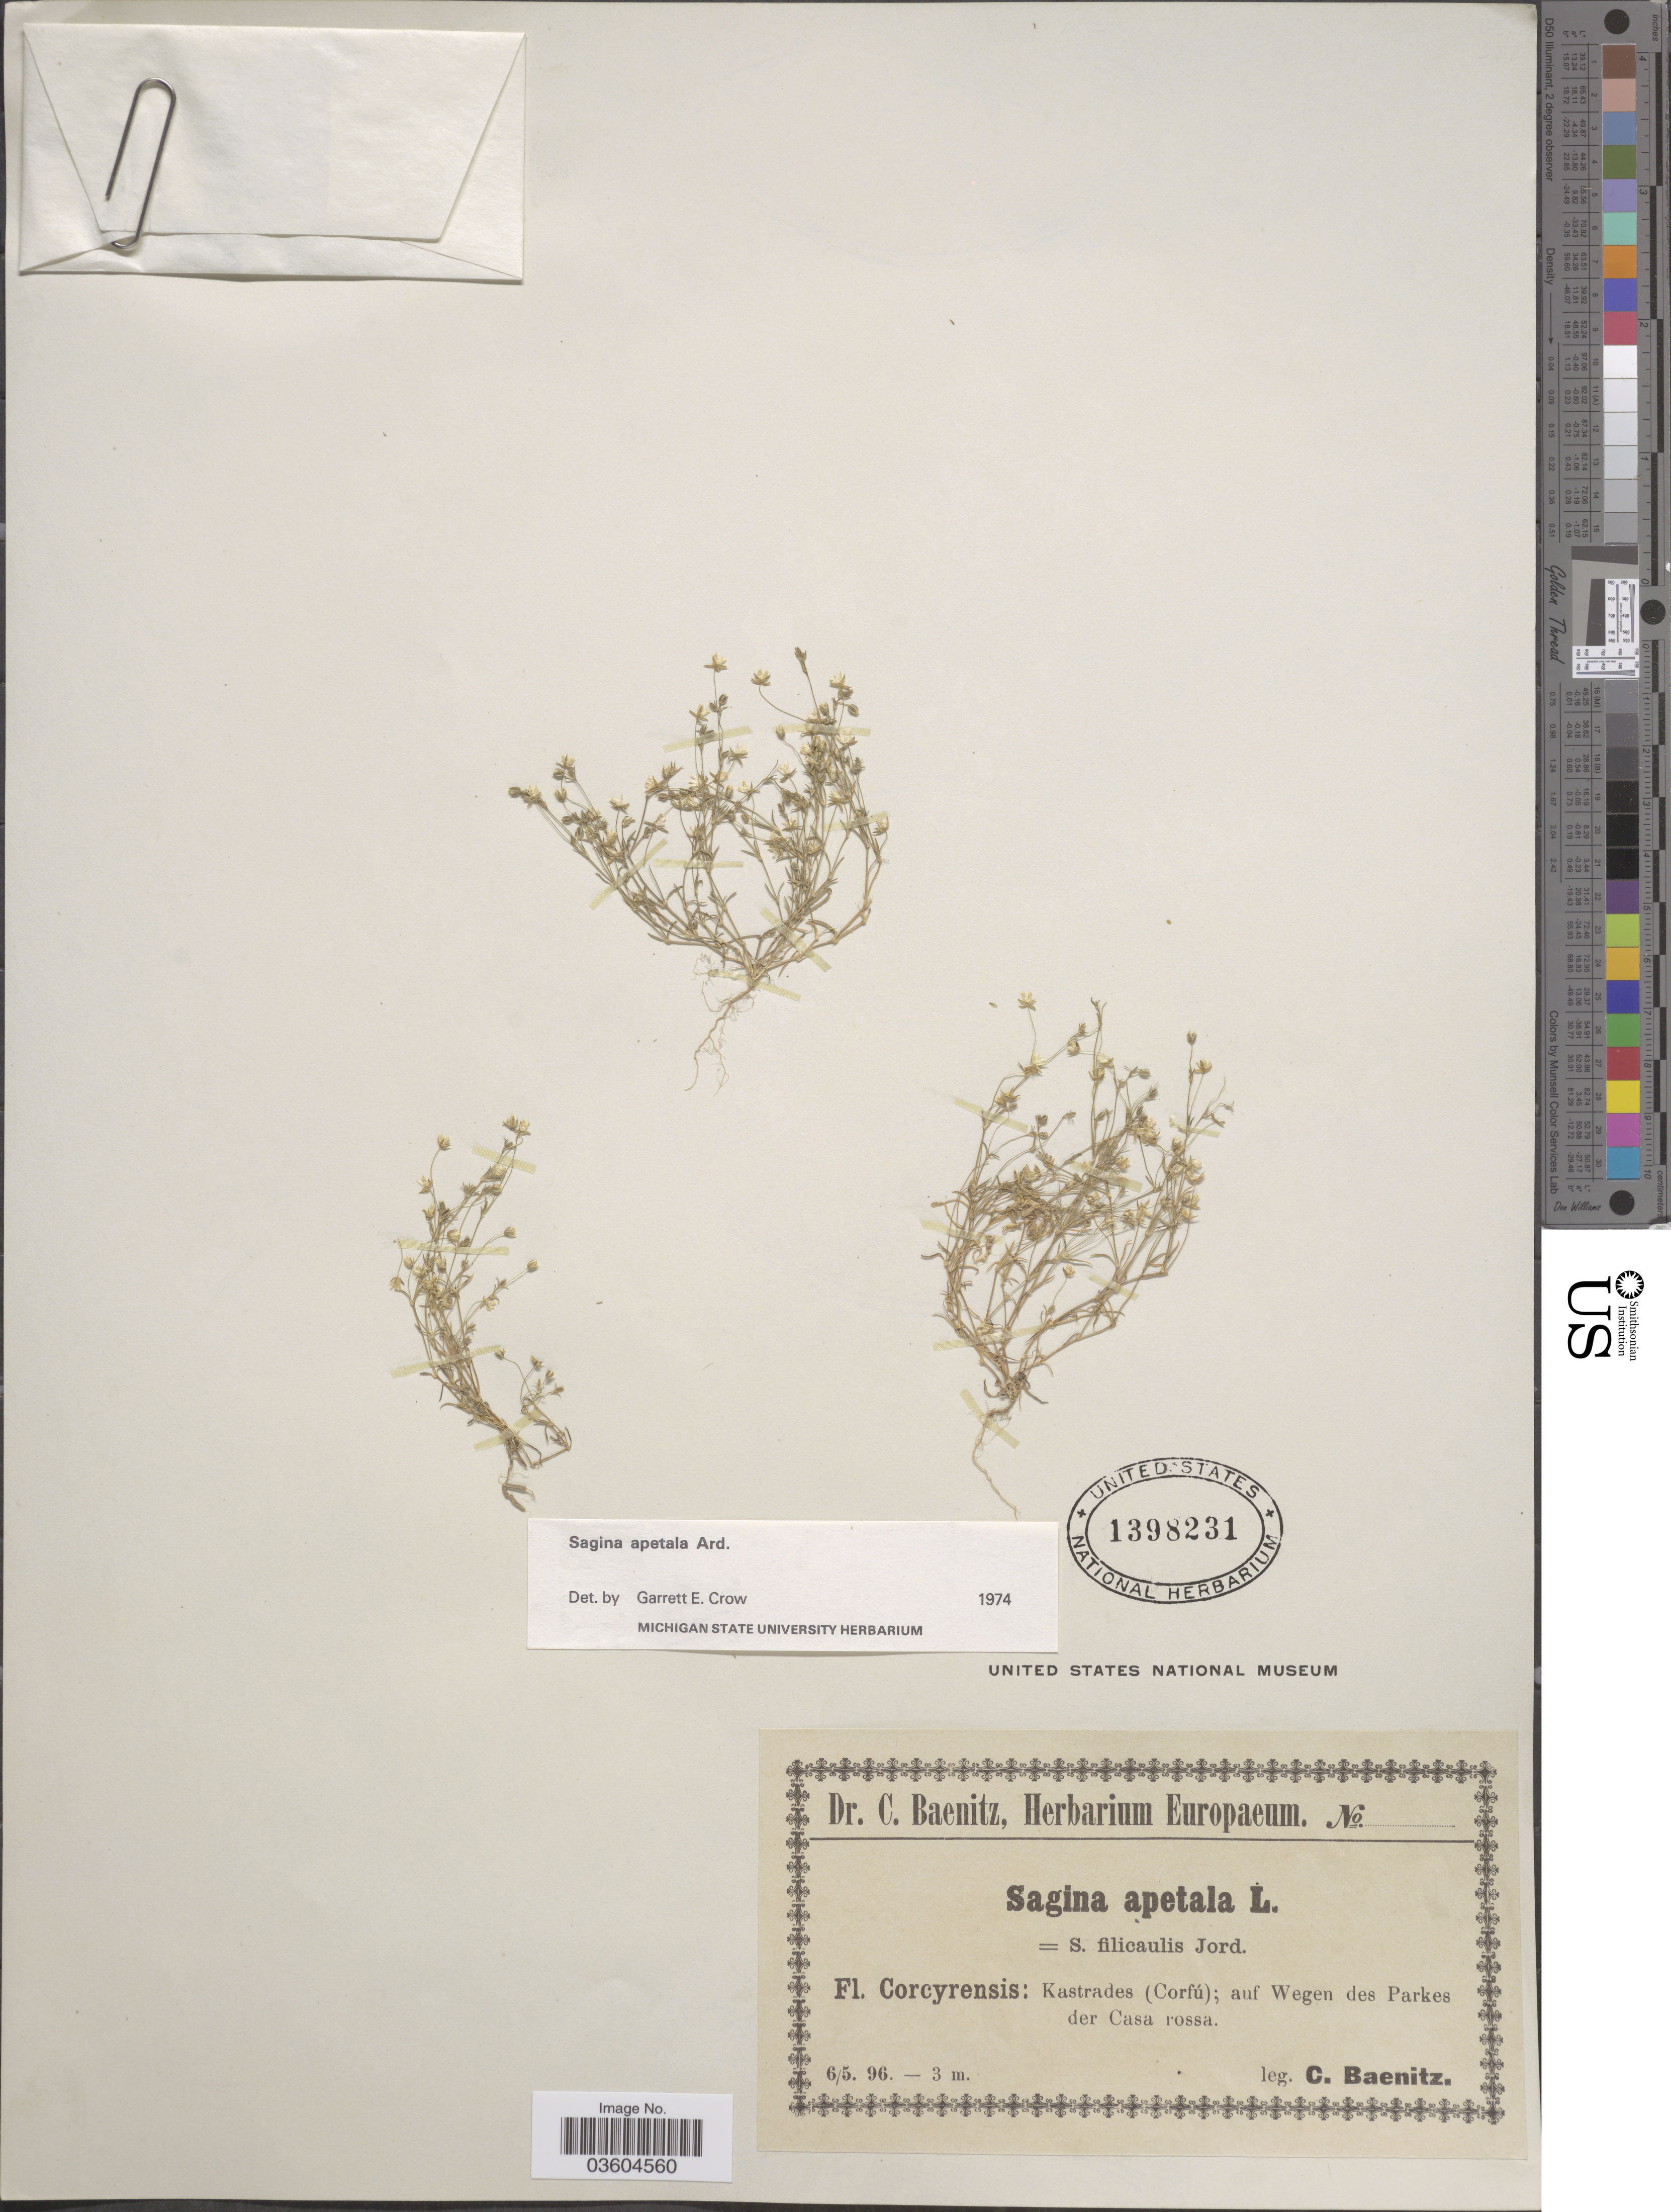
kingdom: Plantae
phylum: Tracheophyta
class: Magnoliopsida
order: Caryophyllales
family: Caryophyllaceae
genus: Sagina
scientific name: Sagina apetala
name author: Ard.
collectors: C. G. Baenitz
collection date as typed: Transcribed d/m/y: 6/5/96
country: Greece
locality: Corcyrensis: Kastrades (Corfú); auf Wegen des Parkes des Casa rossa.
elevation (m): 3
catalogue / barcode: US 1398231